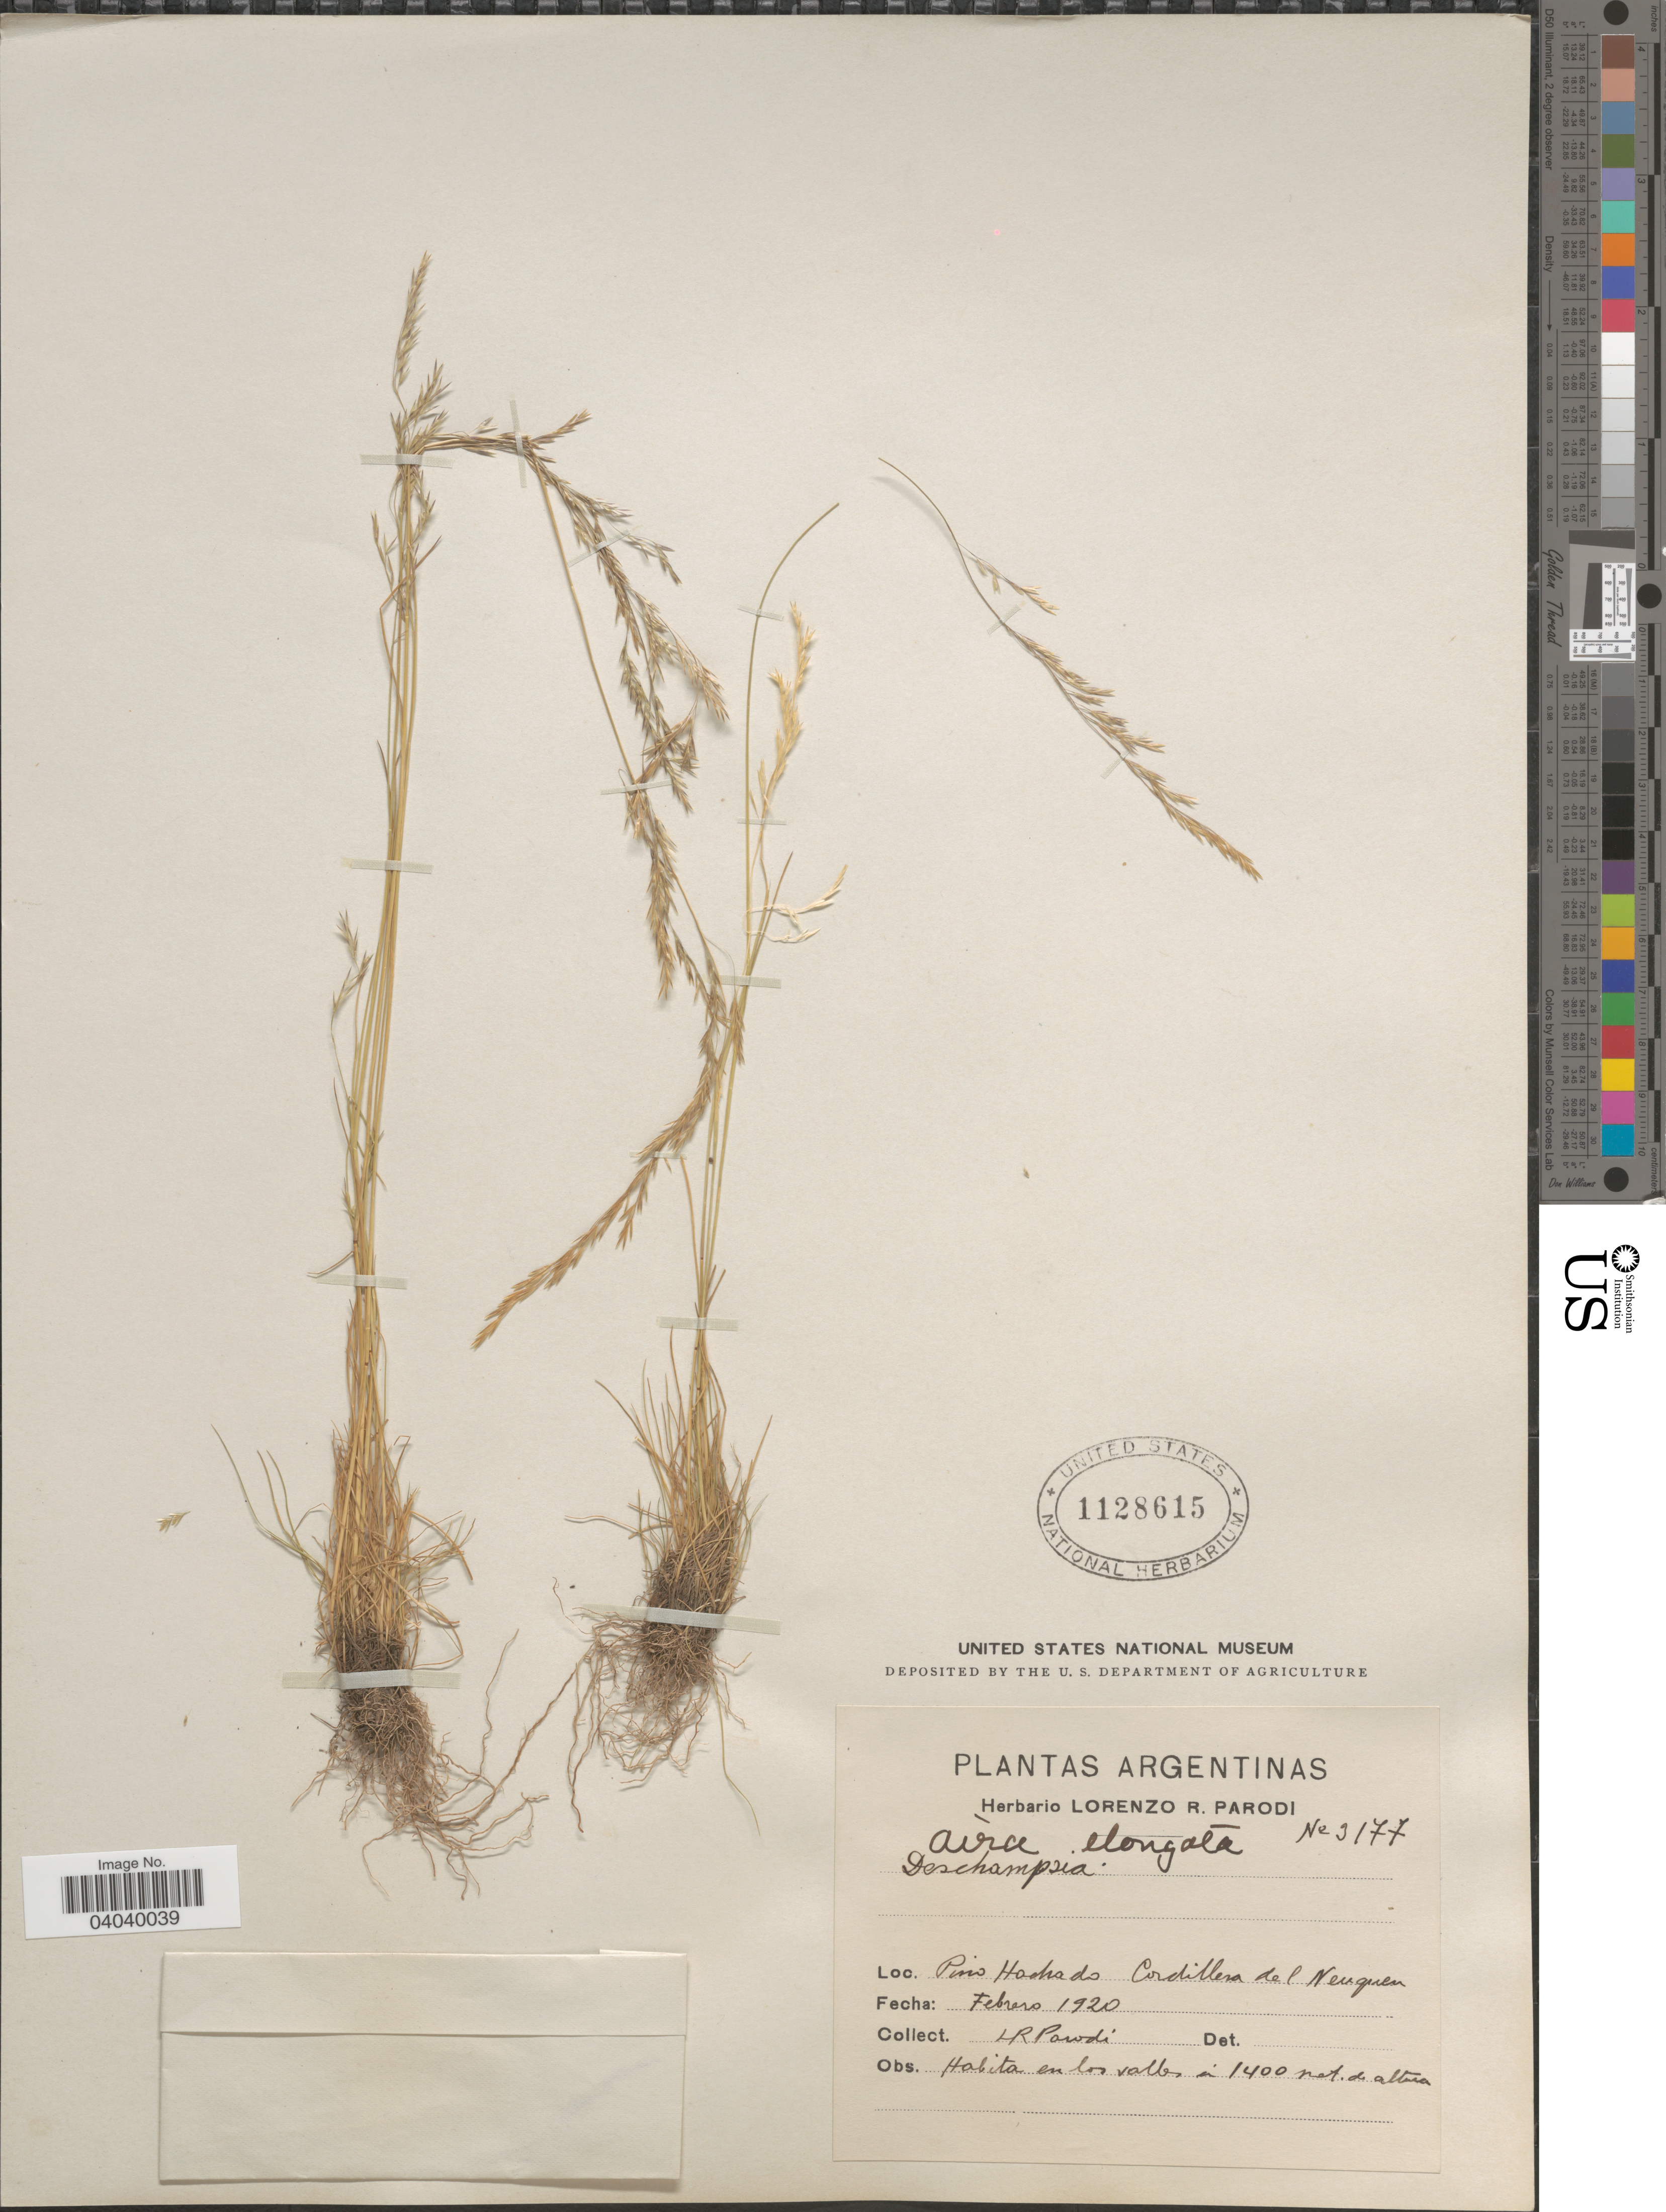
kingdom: Plantae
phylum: Tracheophyta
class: Liliopsida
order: Poales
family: Poaceae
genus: Deschampsia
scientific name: Deschampsia elongata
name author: (Hook.) Munro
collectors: L. R. Parodi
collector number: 3177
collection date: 1920-02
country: Argentina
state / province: Neuquen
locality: Pino Hachado. Cordillera del Neuquen.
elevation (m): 1400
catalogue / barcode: US 1128615